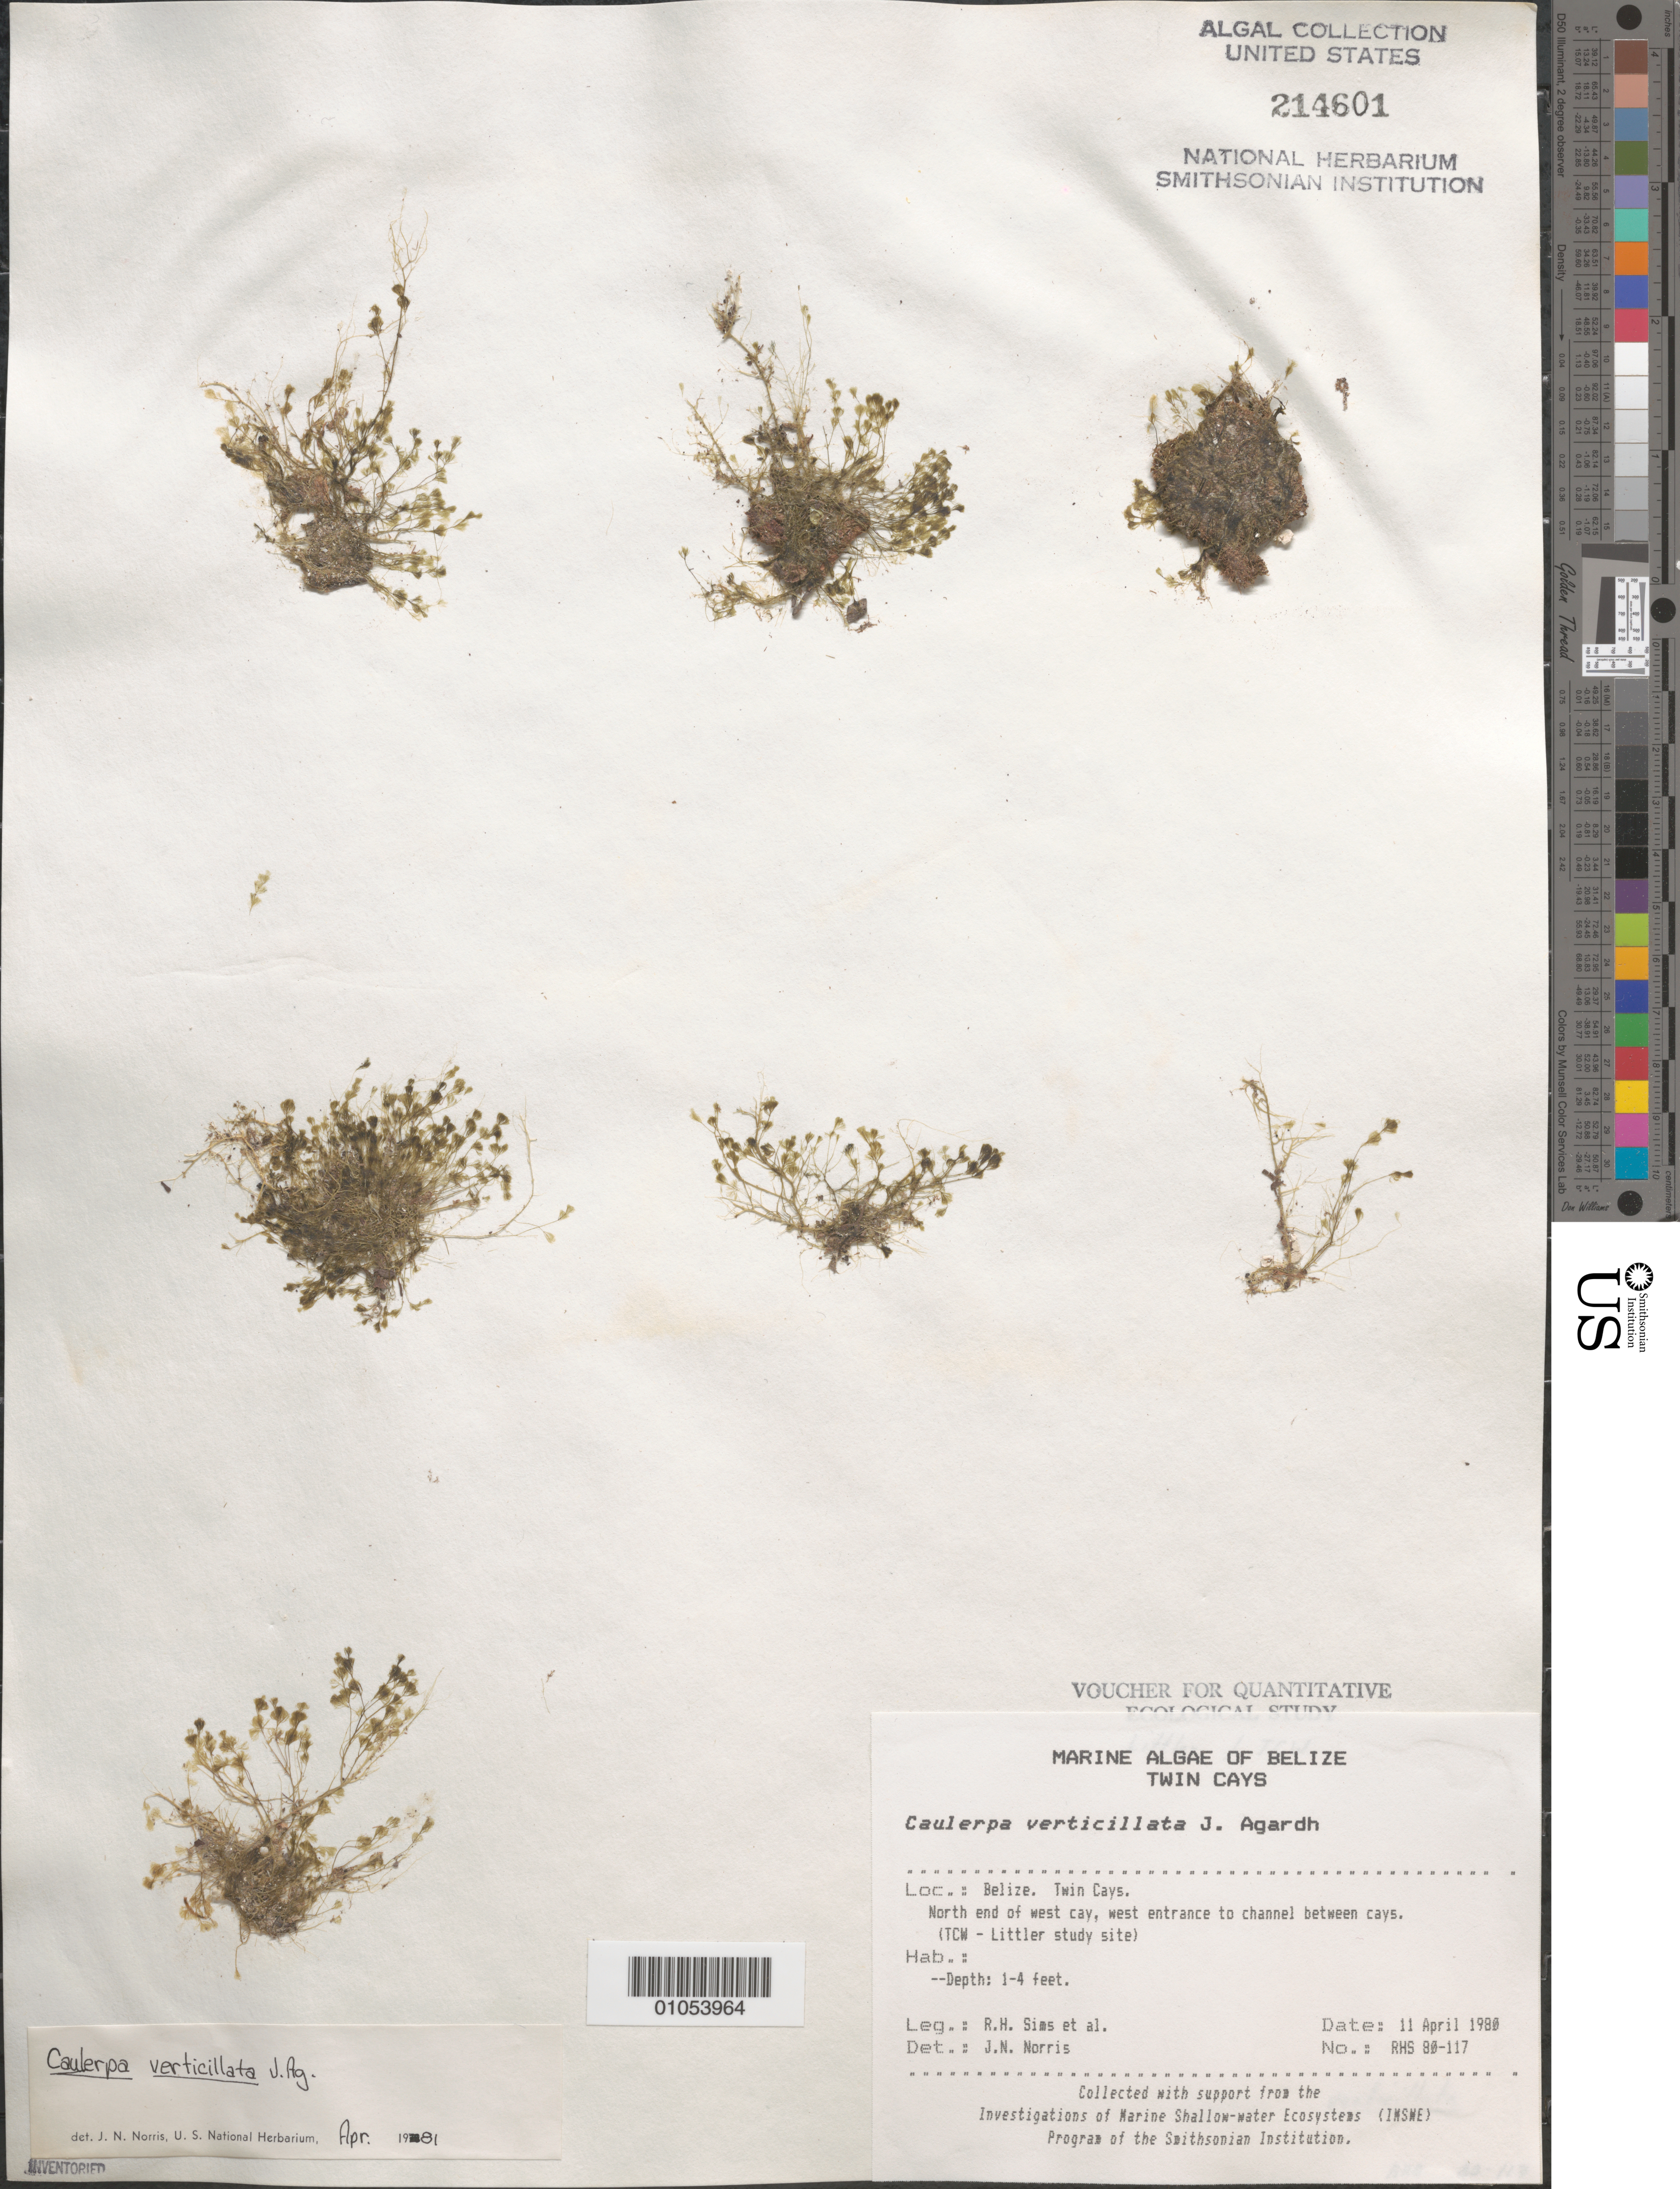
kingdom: Plantae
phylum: Chlorophyta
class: Ulvophyceae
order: Bryopsidales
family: Caulerpaceae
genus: Caulerpa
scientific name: Caulerpa verticillata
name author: J. Agardh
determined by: Norris, James N.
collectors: R. H. Sims & et al.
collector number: RHS 80-117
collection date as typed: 11 Apr 1980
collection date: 1980-04-11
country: Belize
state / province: Stann Creek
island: Twin Cays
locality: North end of west cay, west entrance to channel between Twin Cays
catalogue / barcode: US 214601